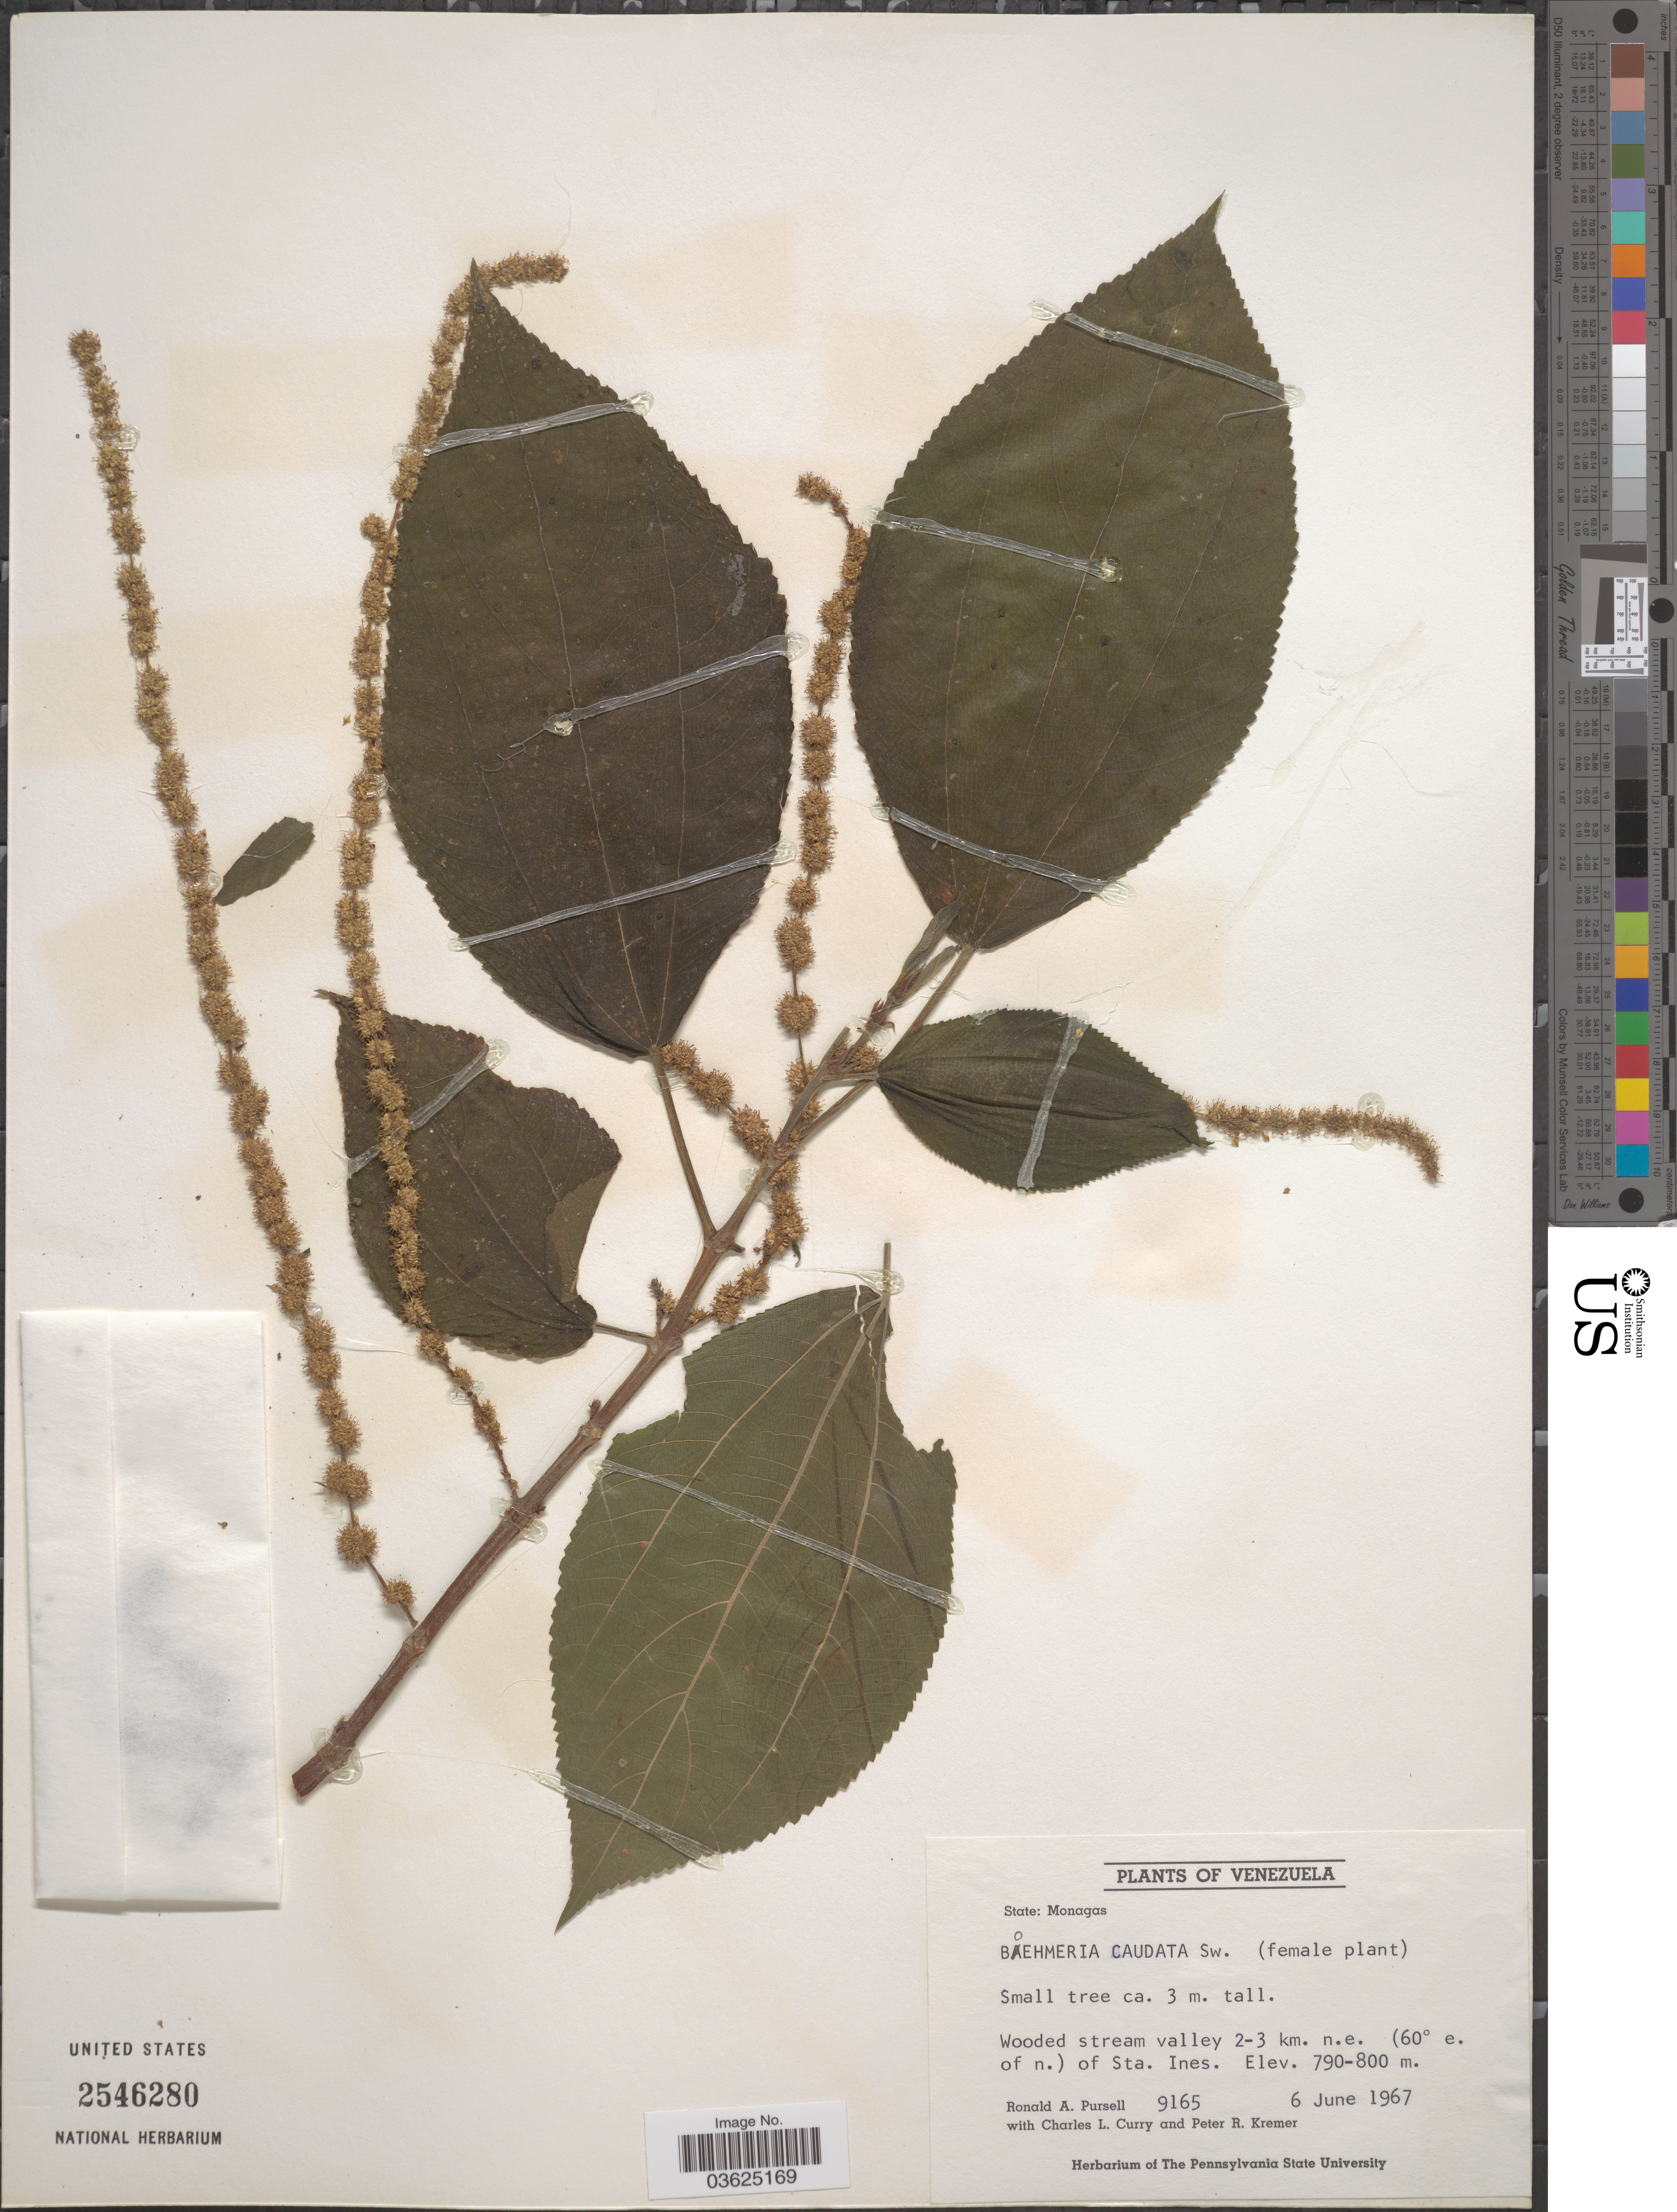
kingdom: Plantae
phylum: Tracheophyta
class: Magnoliopsida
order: Rosales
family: Urticaceae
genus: Boehmeria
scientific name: Boehmeria caudata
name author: Sw.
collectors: R. A. Pursell, C. L. Curry & P. Kremer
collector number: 9165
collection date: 1967-06-06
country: Venezuela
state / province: Monagas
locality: Wooded stream valley 2-3 km. n.e. (60º e. of n.) of Sta. Ines.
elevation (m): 790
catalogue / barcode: US 2546280